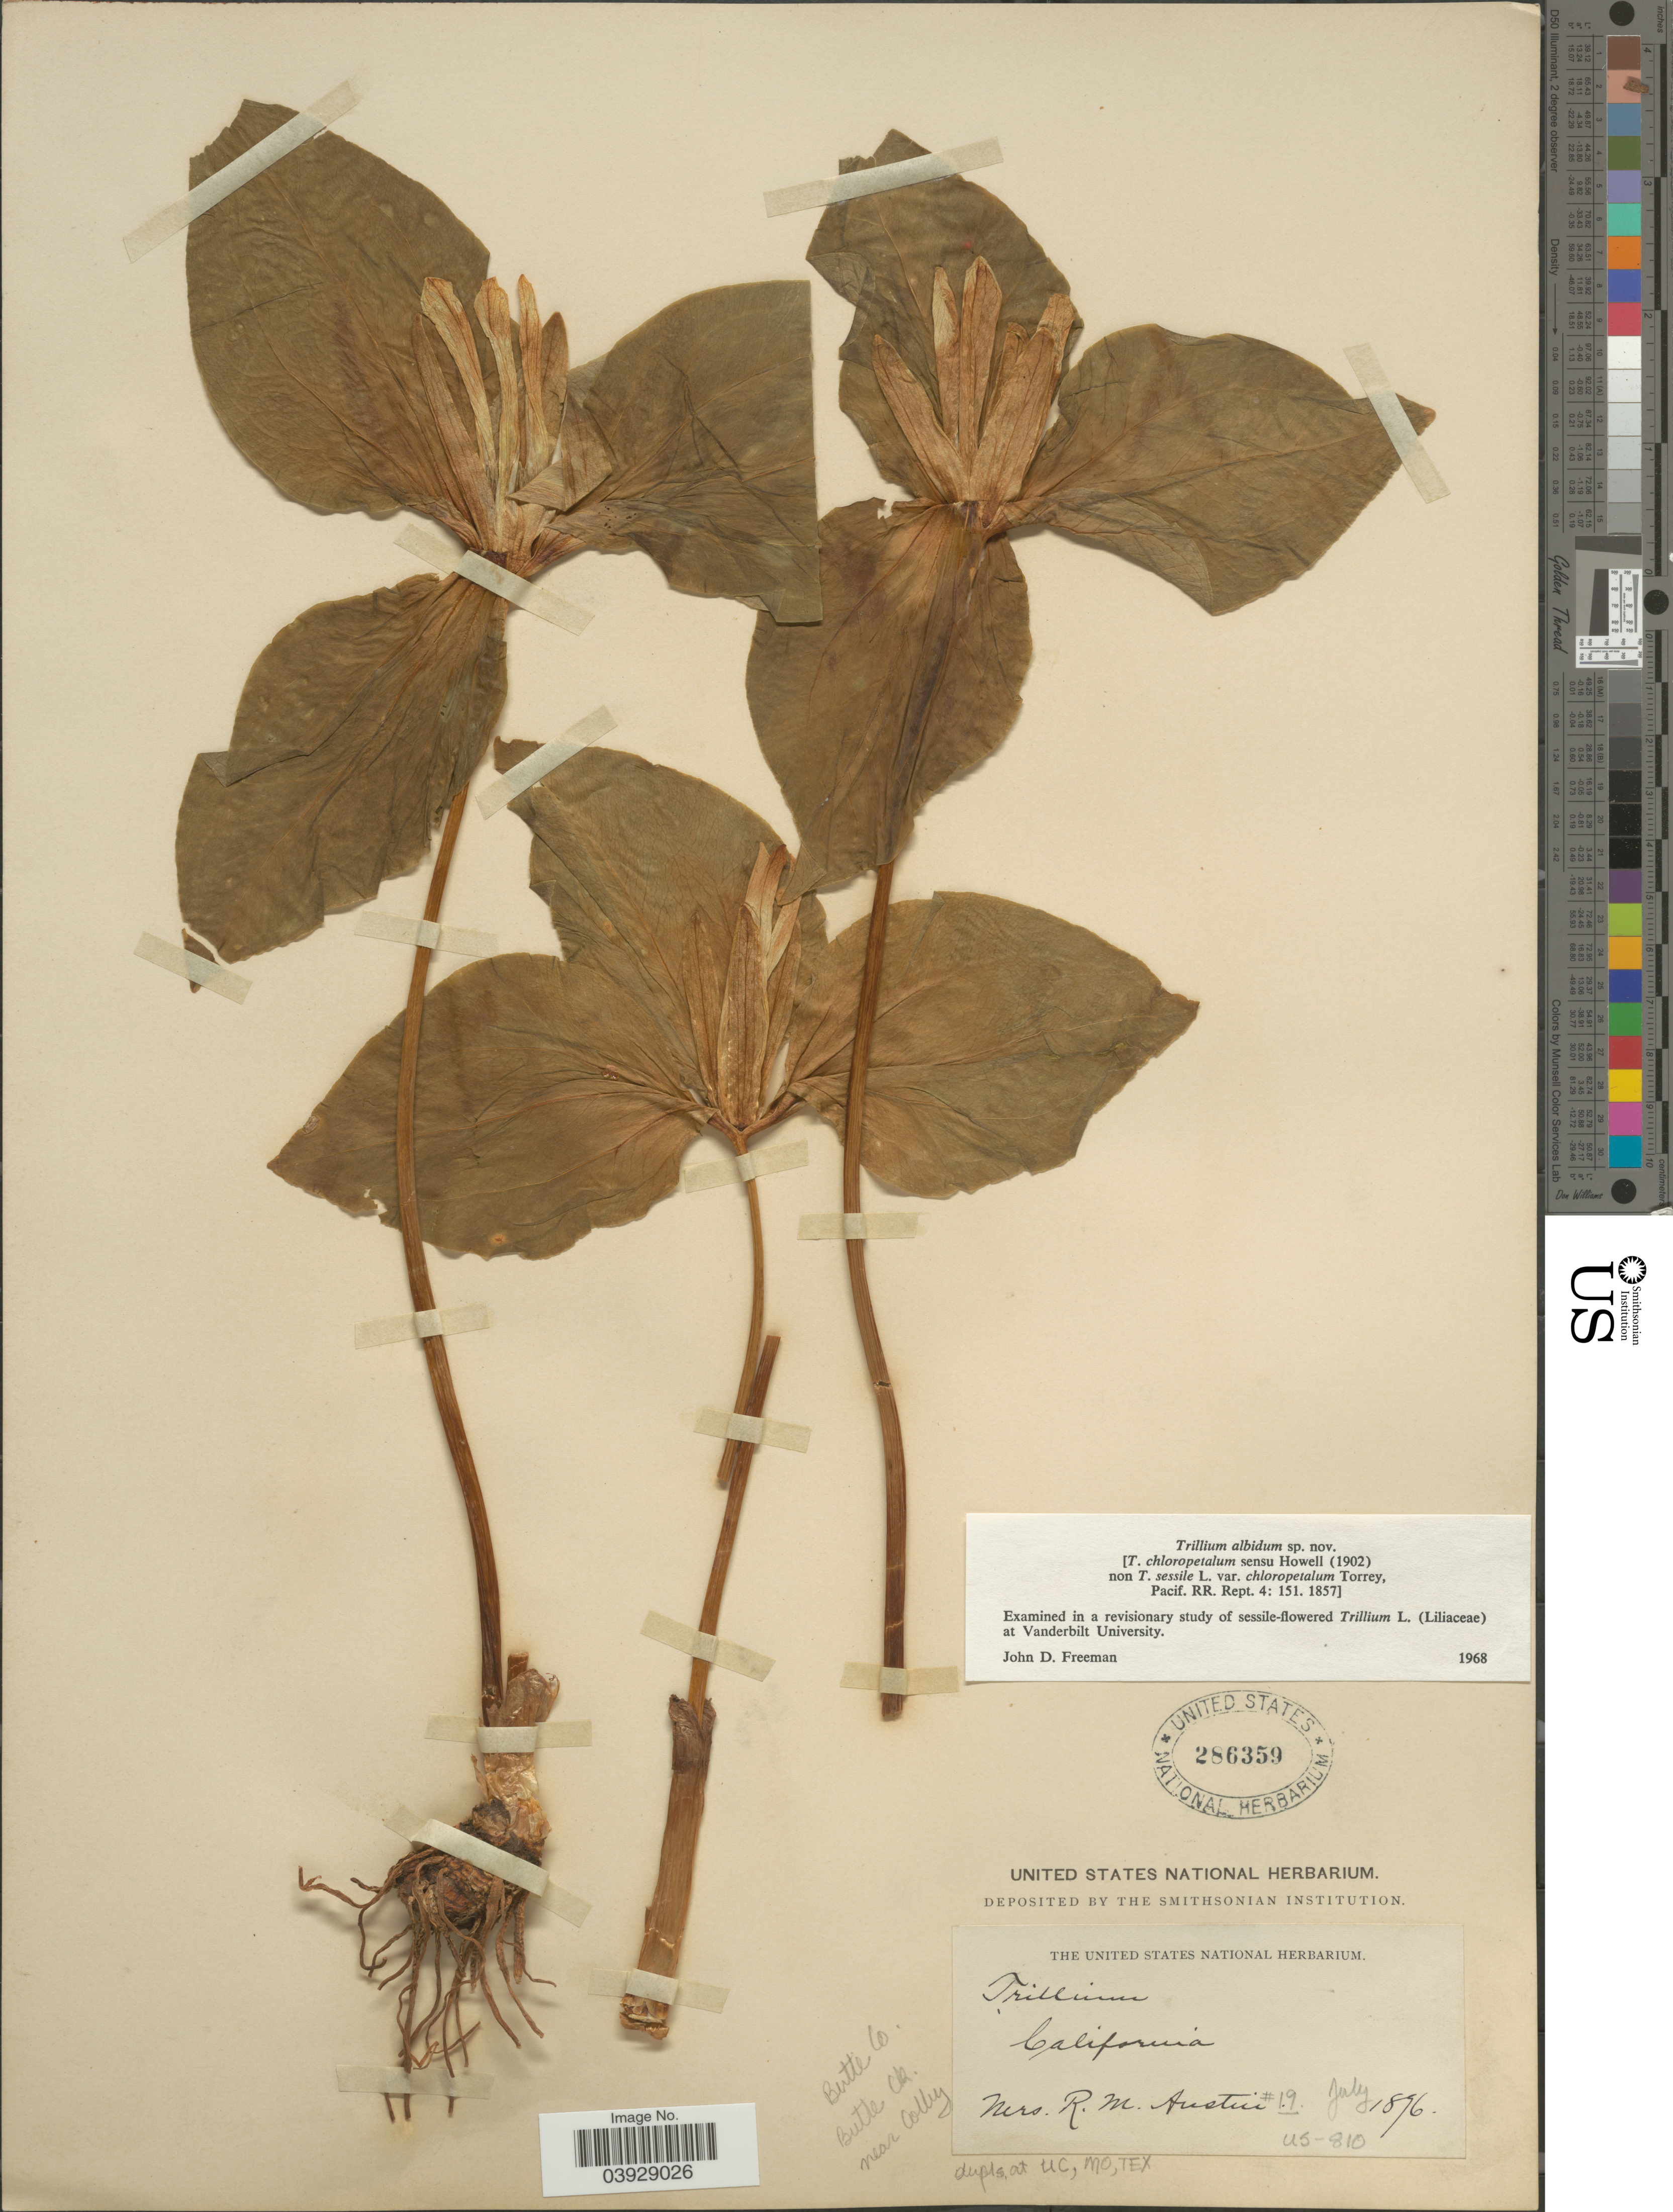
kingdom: Plantae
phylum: Tracheophyta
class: Liliopsida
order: Liliales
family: Melanthiaceae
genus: Trillium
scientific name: Trillium albidum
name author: J. D. Freeman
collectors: R. Austin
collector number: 19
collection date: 1876-07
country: United States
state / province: California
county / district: Butte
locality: Butte Co. Butte Ck. near Colley.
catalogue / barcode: US 286359